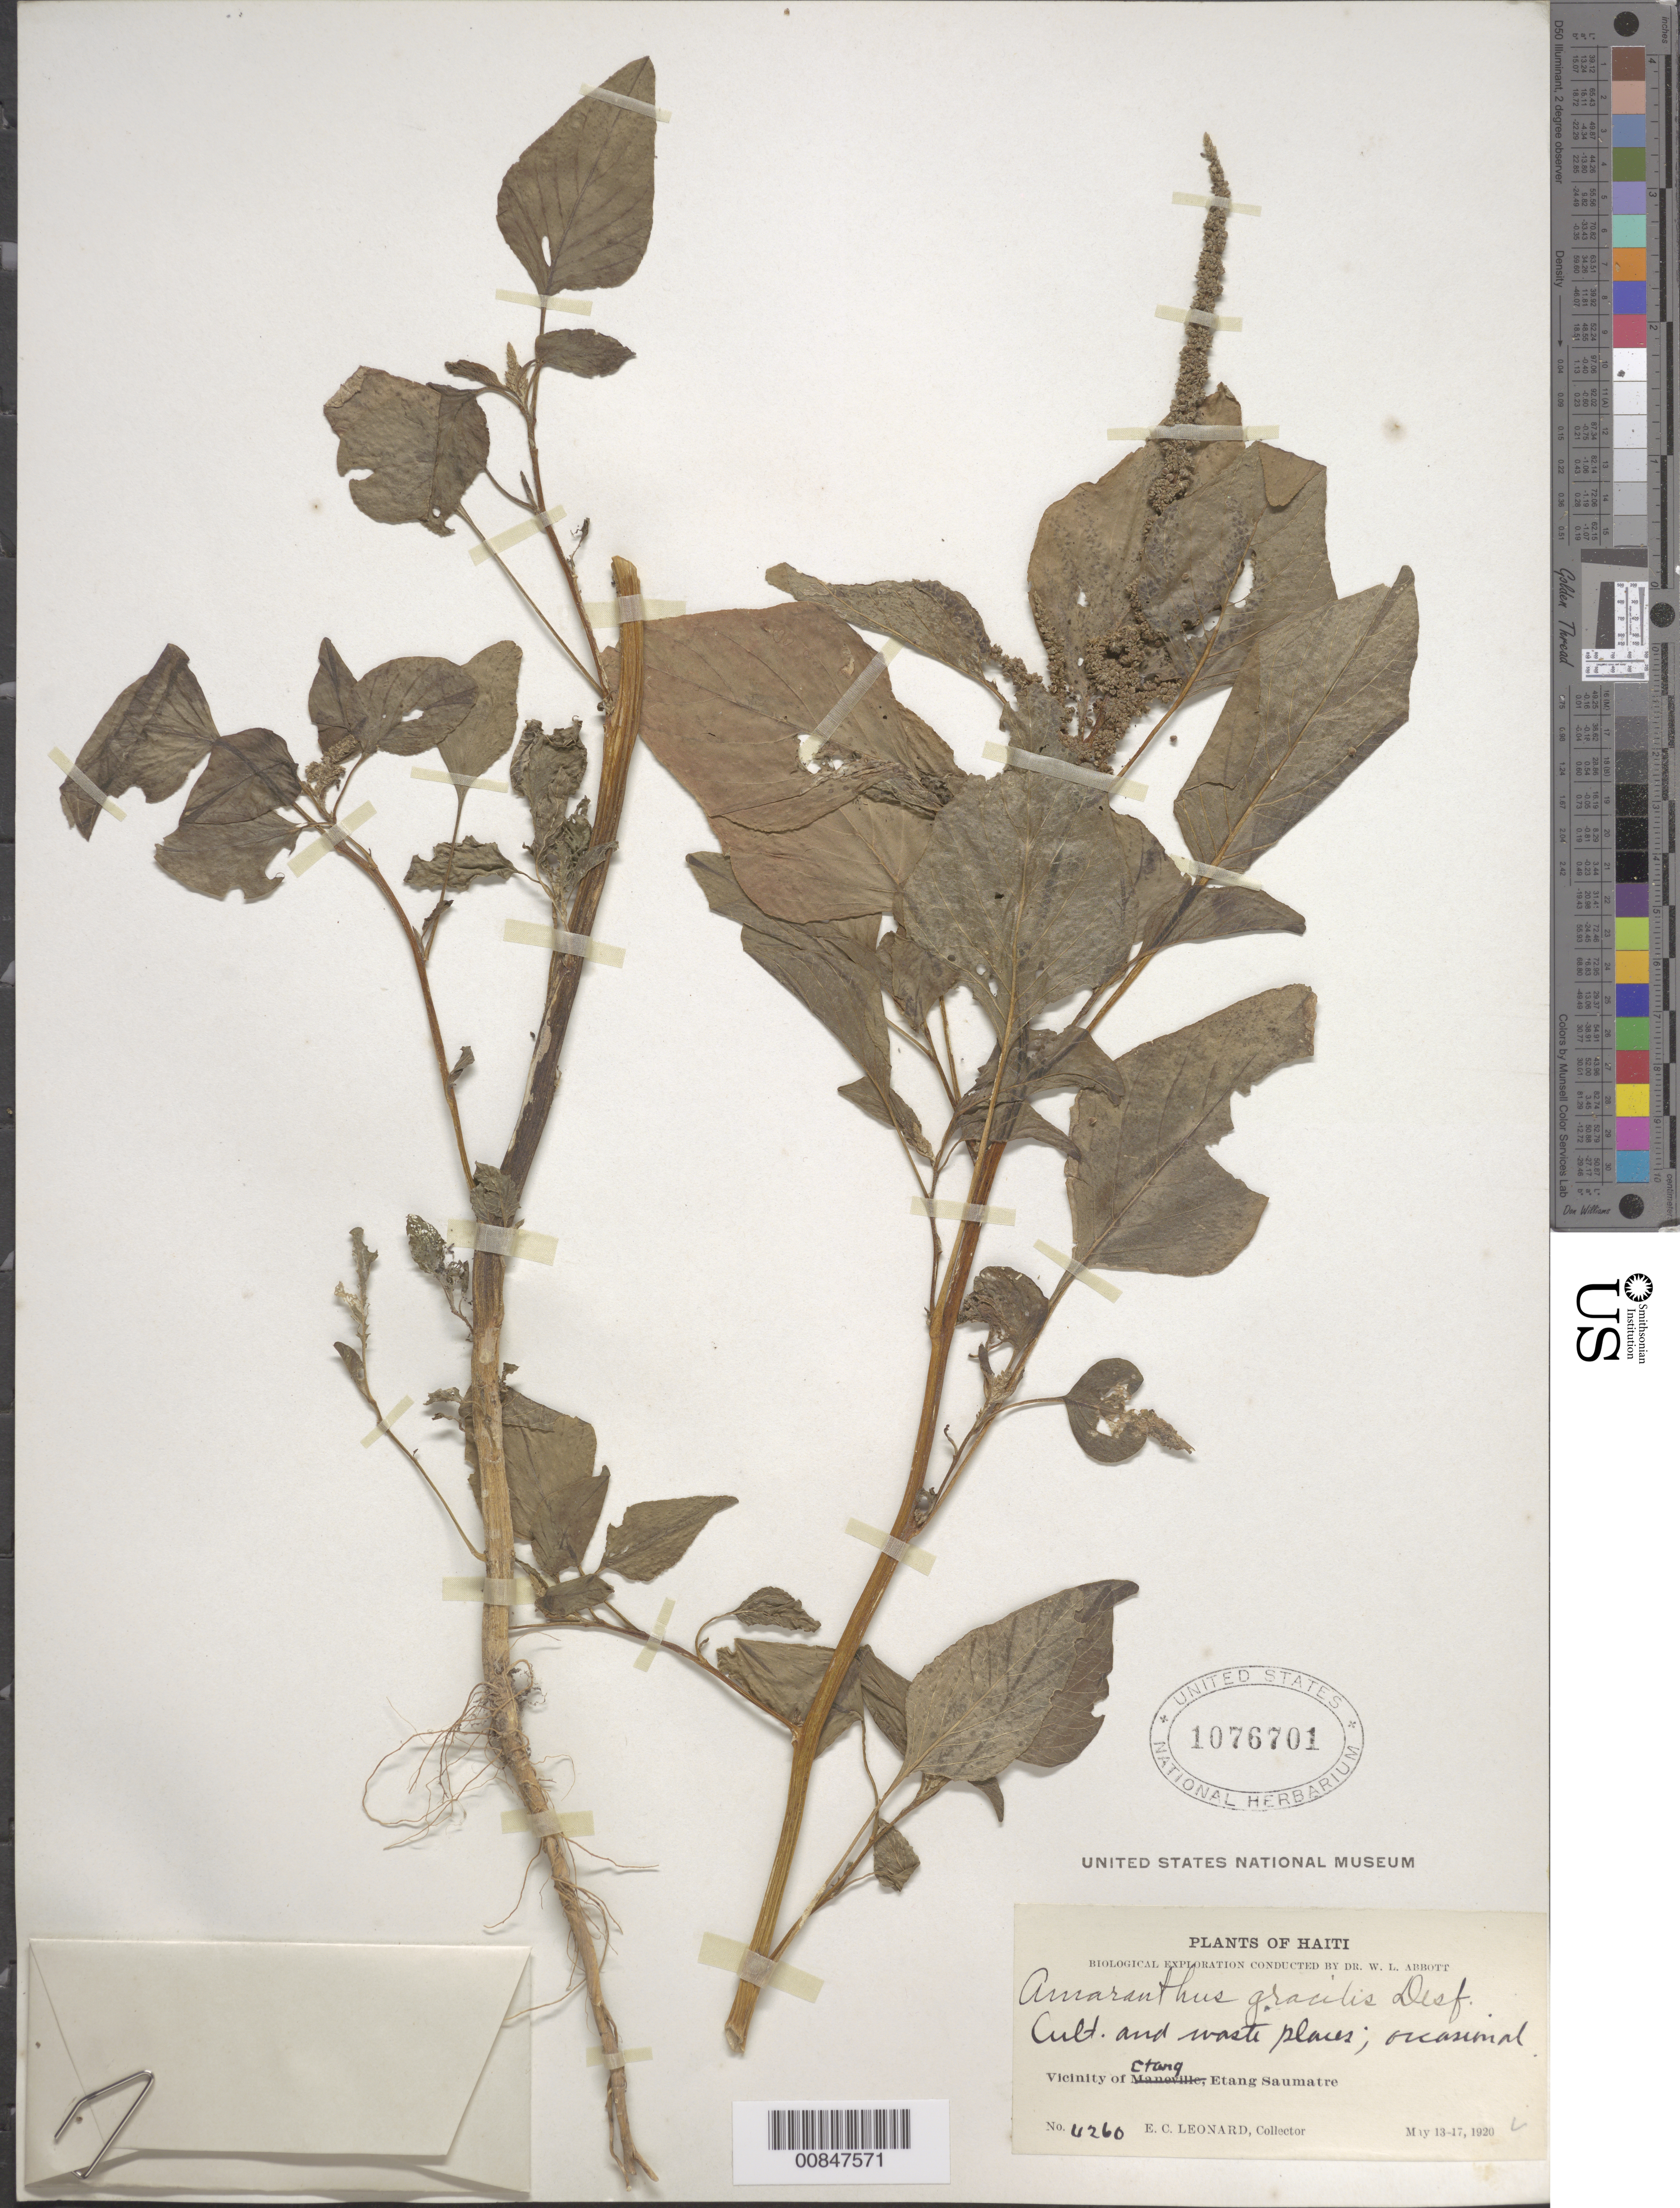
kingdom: Plantae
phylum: Tracheophyta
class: Magnoliopsida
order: Caryophyllales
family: Amaranthaceae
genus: Amaranthus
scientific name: Amaranthus viridis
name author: L.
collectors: E. C. Leonard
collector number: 4260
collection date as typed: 13 May 1920 to 17 May 1920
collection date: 1920-05-13/1920-05-17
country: Haiti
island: Hispaniola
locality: Vicinity of Etang, Etang Saumatre.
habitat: Cultivated and waste places.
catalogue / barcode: US 1076701